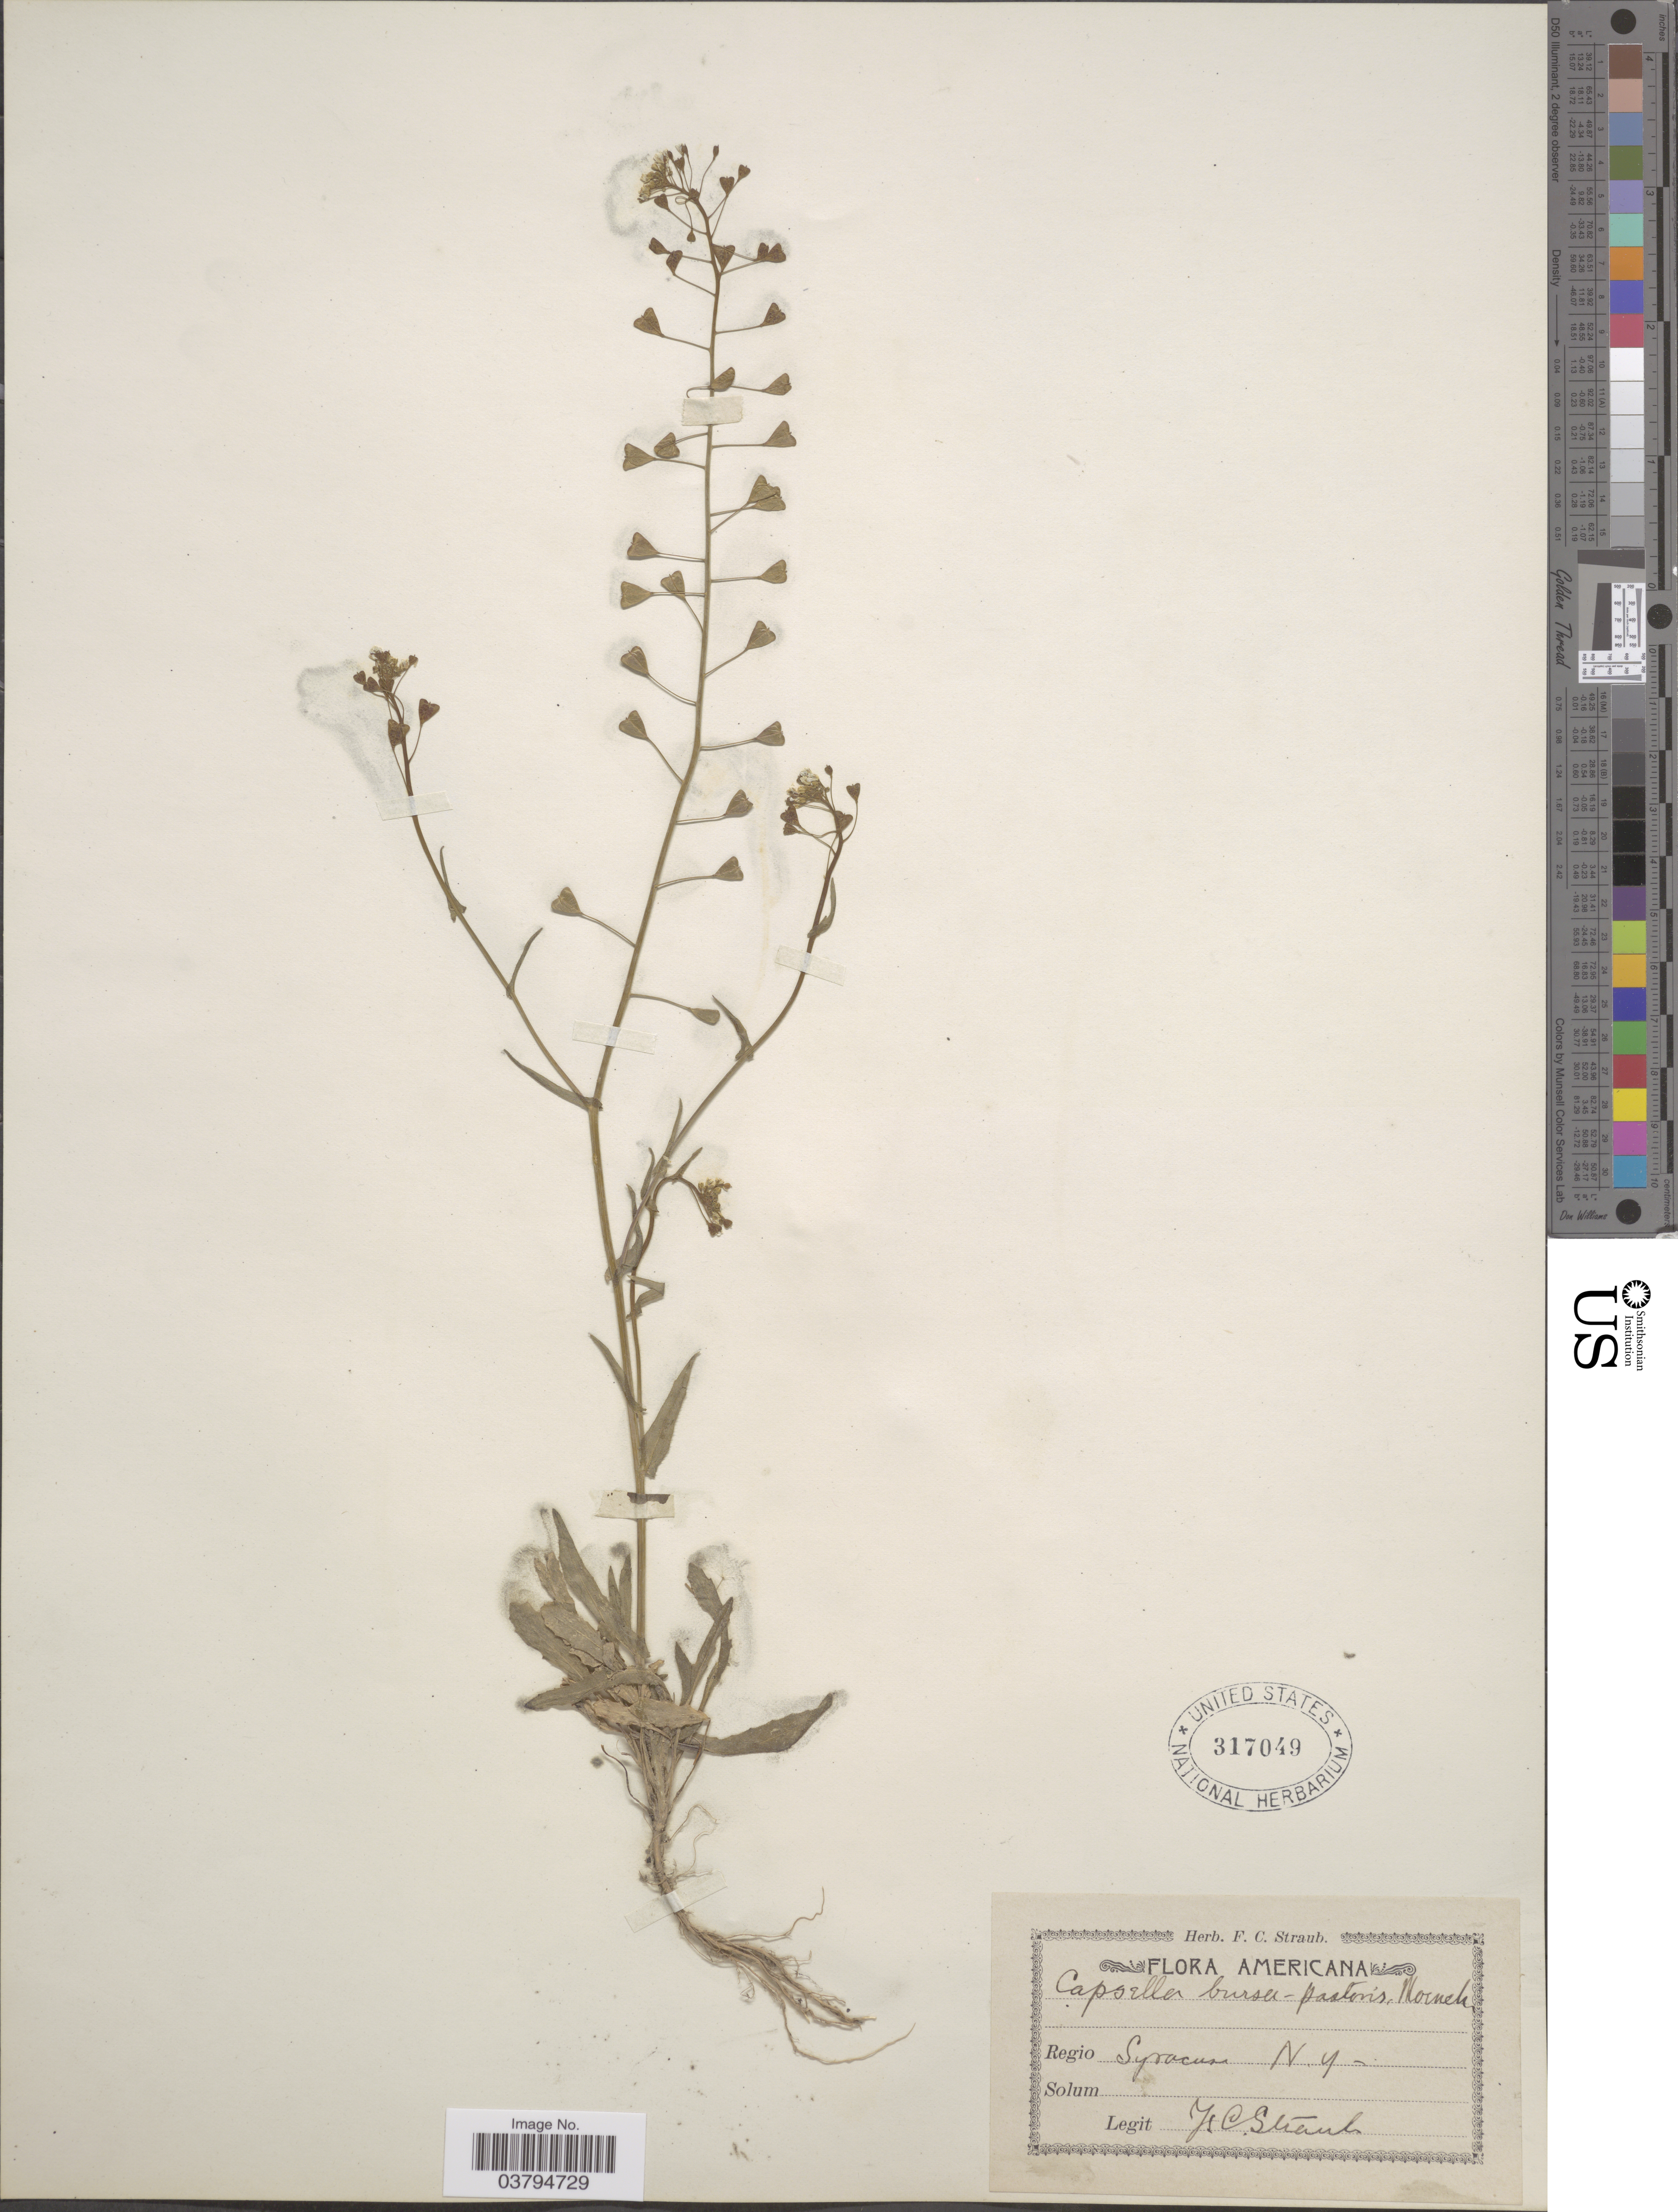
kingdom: Plantae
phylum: Tracheophyta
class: Magnoliopsida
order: Brassicales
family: Brassicaceae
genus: Capsella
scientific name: Capsella bursa-pastoris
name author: (L.) Medik.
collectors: J. Straub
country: United States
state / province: New York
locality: Regio Syracuse.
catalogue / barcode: US 317049